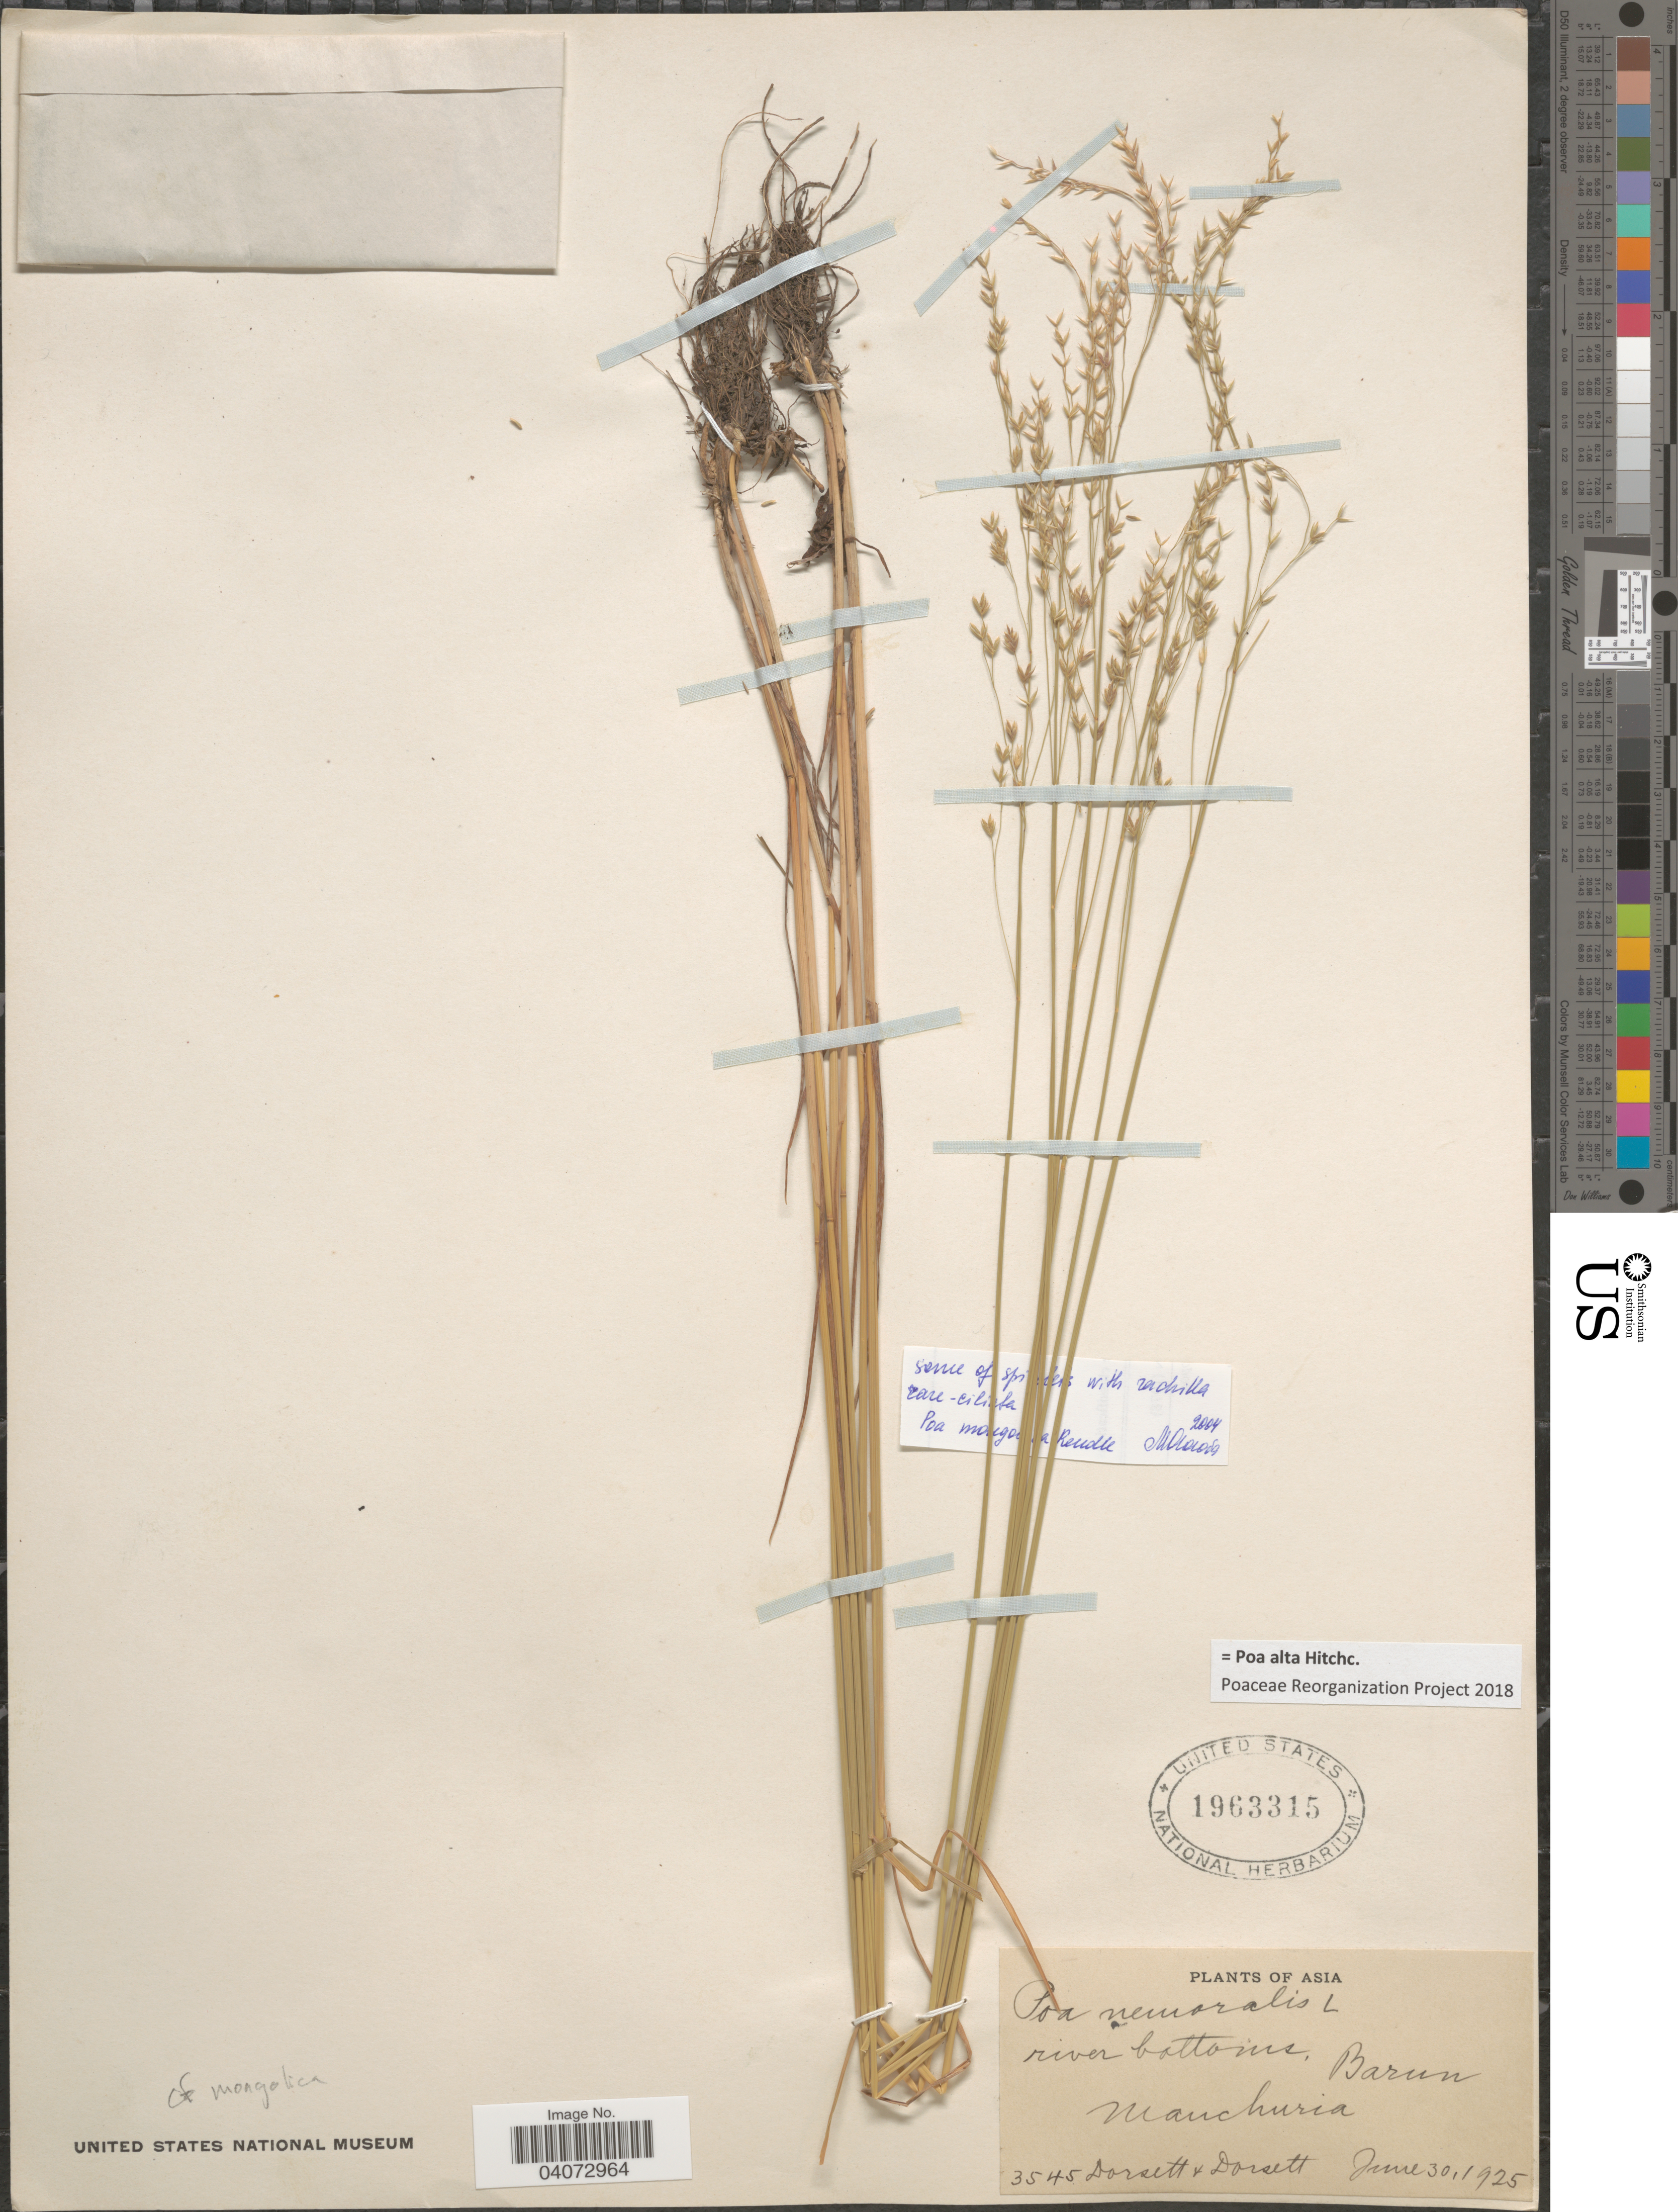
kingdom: Plantae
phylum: Tracheophyta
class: Liliopsida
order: Poales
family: Poaceae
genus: Poa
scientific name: Poa alta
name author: Hitchc.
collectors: -- Dorsett & -- Dorsett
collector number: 3545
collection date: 1925-06-30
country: China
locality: River bottoms, Barun. Manchuria. Asia.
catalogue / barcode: US 1963315